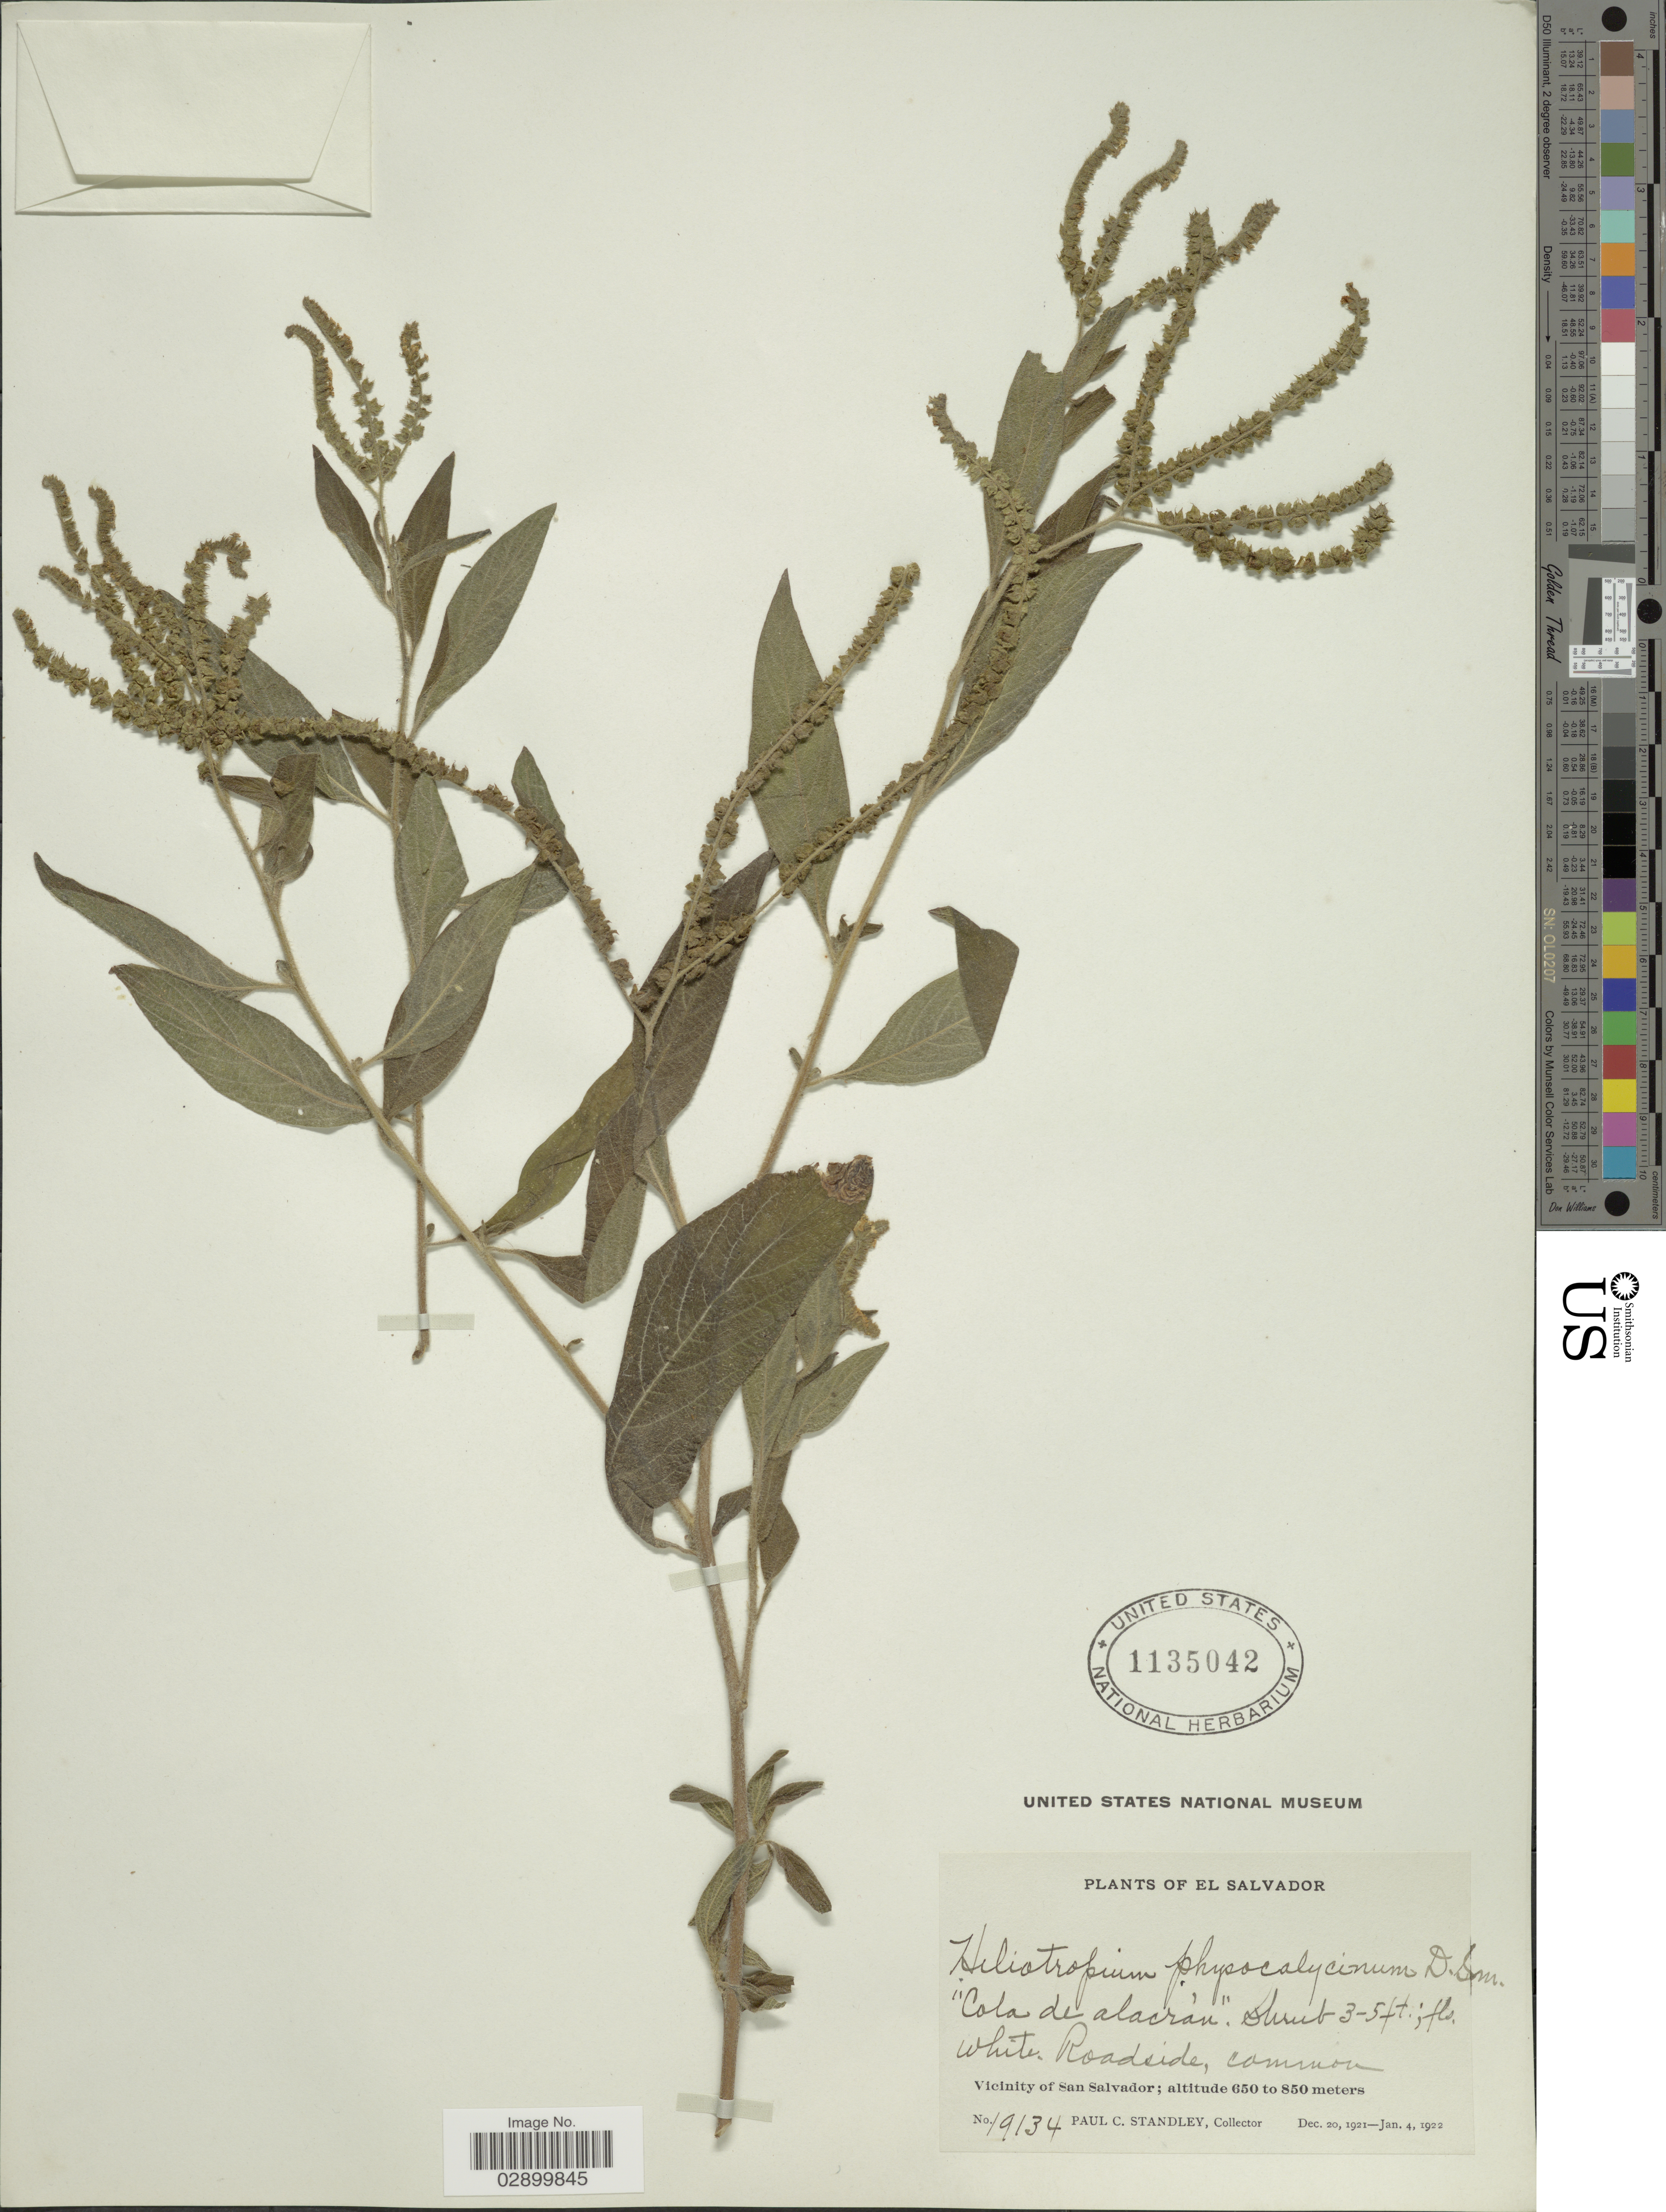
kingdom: Plantae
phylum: Tracheophyta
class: Magnoliopsida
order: Boraginales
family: Heliotropiaceae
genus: Heliotropium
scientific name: Heliotropium rufipilum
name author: (Benth.) I.M. Johnst.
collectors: P. C. Standley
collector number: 19134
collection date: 1921-12-20/1922-01-04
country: El Salvador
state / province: San Salvador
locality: Vicinity of San Salvador.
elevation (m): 650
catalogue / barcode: US 1135042